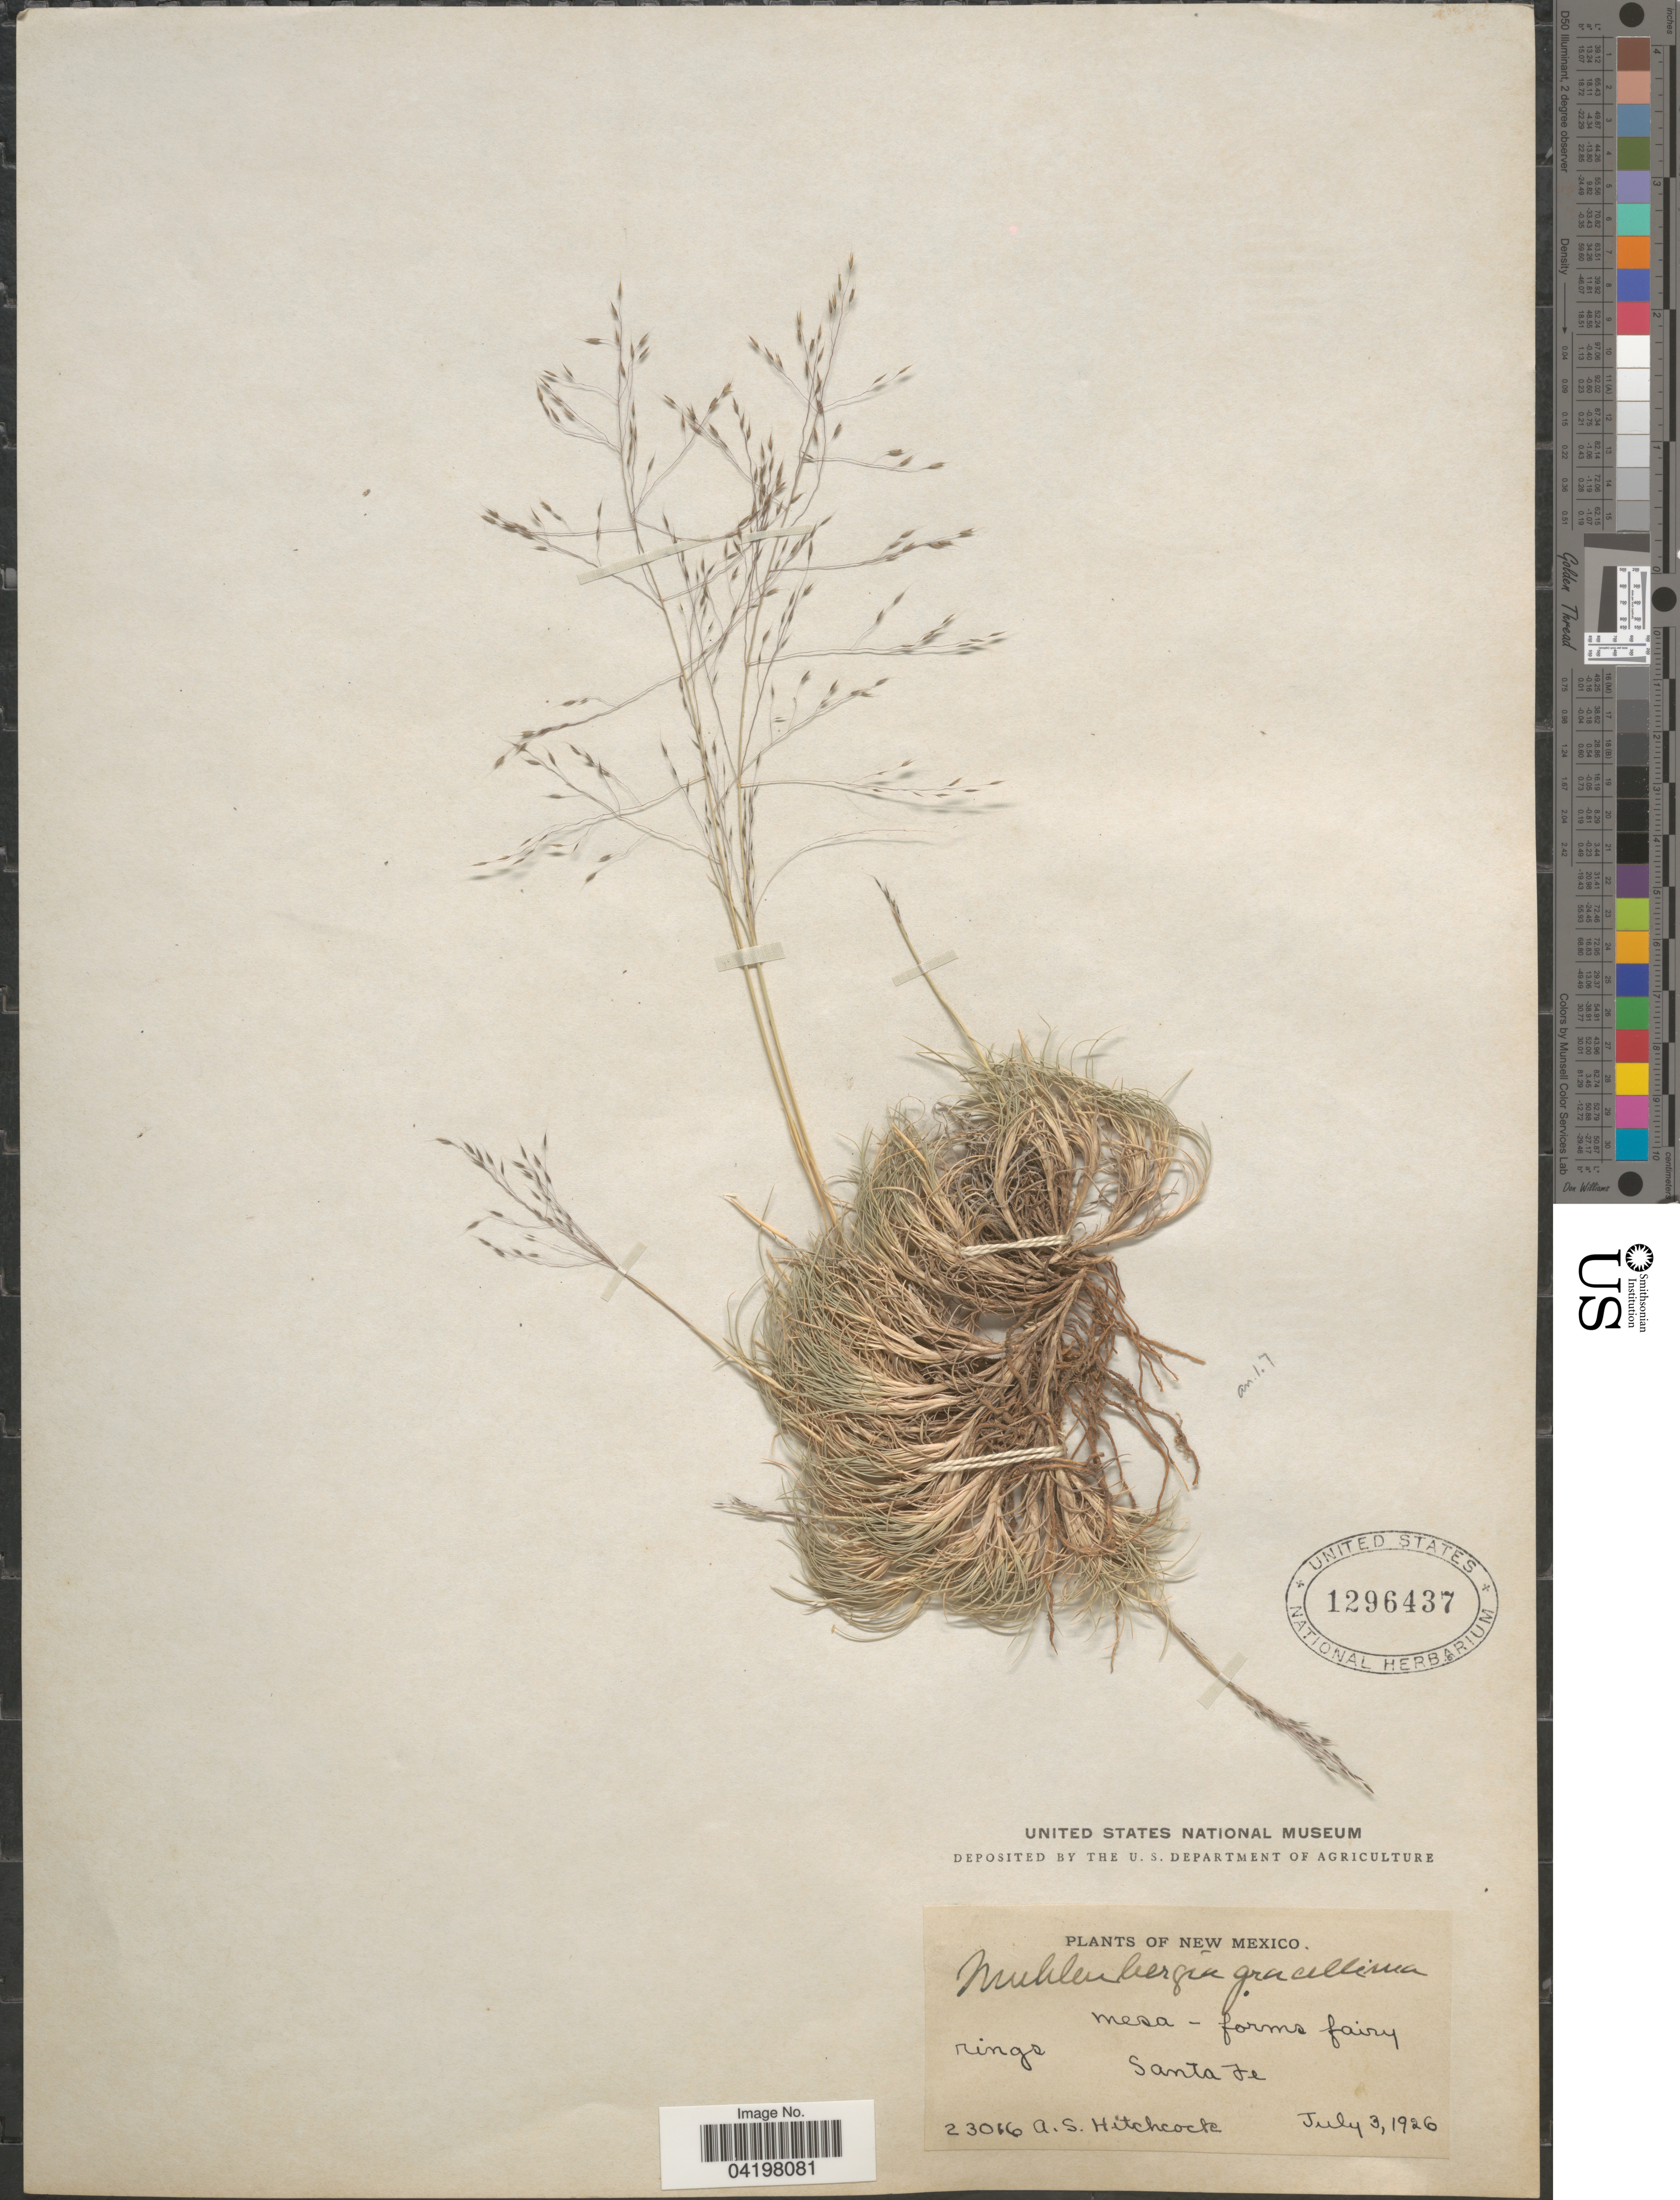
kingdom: Plantae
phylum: Tracheophyta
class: Liliopsida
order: Poales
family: Poaceae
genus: Muhlenbergia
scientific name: Muhlenbergia torreyi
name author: (Kunth) Hitchc. ex Bush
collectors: A. S. Hitchcock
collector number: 23016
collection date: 1926-07-03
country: United States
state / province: New Mexico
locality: Santa Fe.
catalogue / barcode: US 1296437